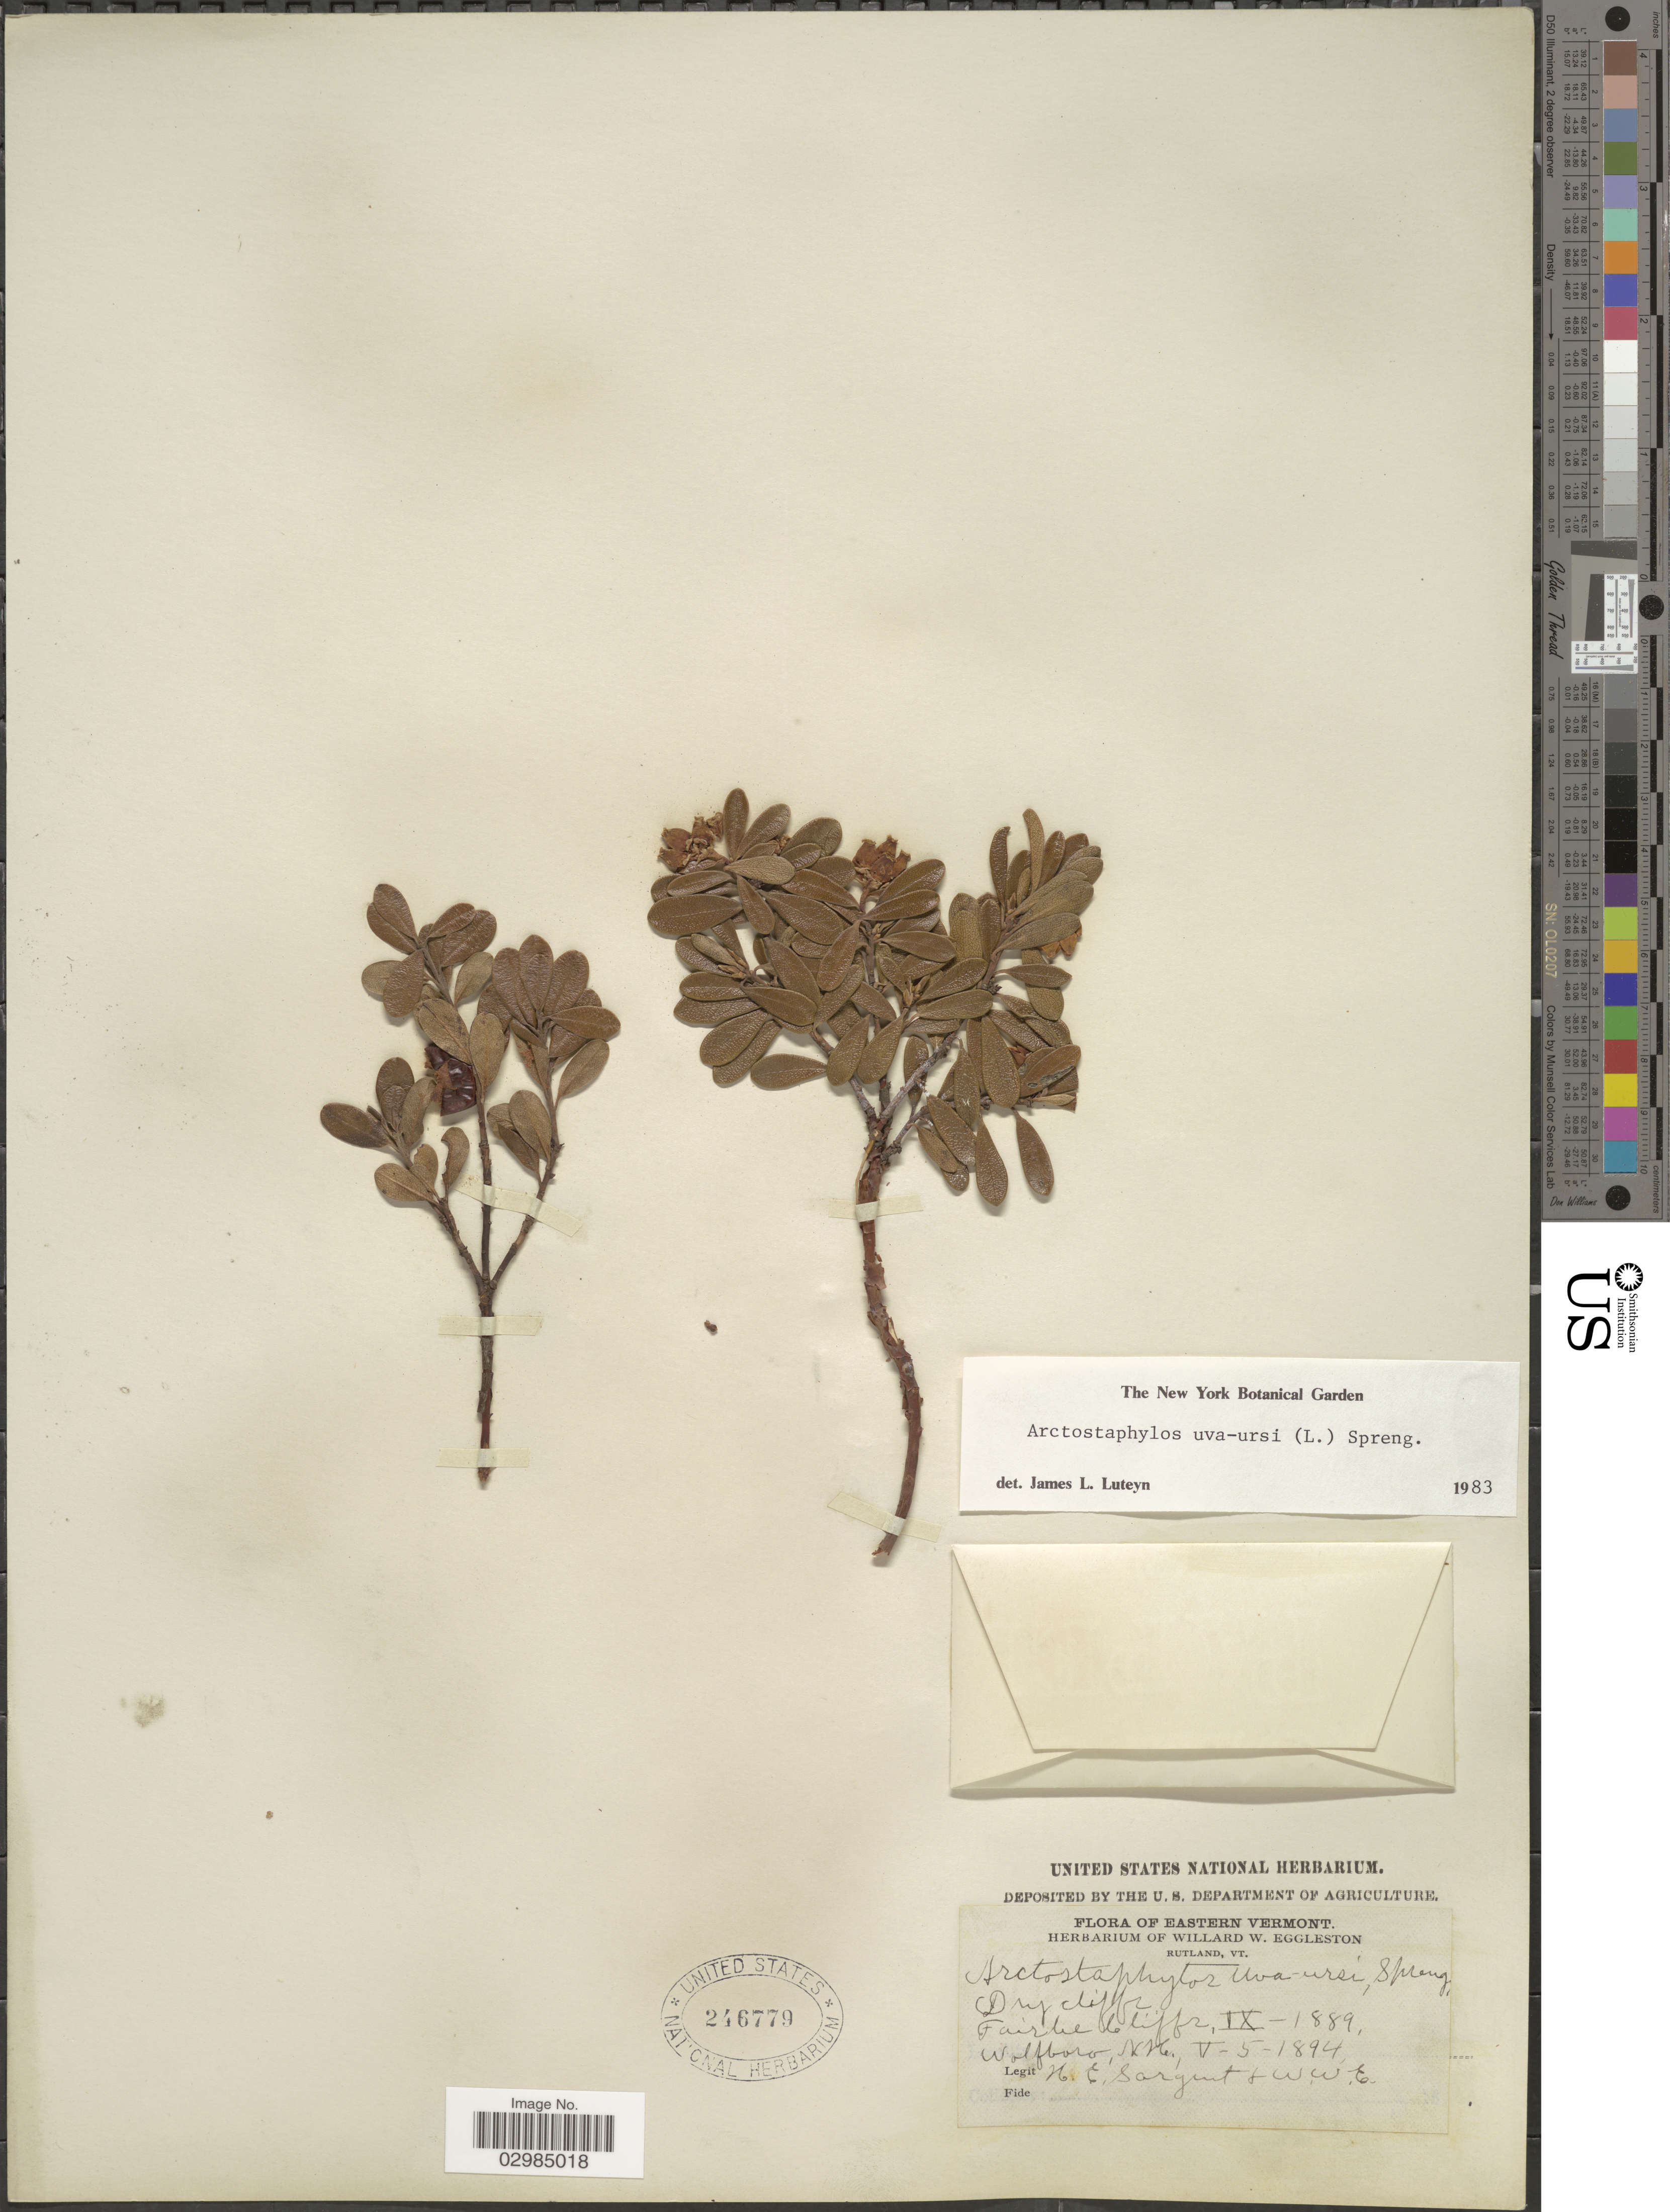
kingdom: Plantae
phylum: Tracheophyta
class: Magnoliopsida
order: Ericales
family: Ericaceae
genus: Arctostaphylos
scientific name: Arctostaphylos uva-ursi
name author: (L.) Spreng.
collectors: H. Sargent & W. W. Eggleston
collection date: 1889-09/1894-05-05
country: United States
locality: Eastern Vermont. Rutland. Fairlie Cliffs. Wolfboro, N.H.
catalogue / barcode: US 246779